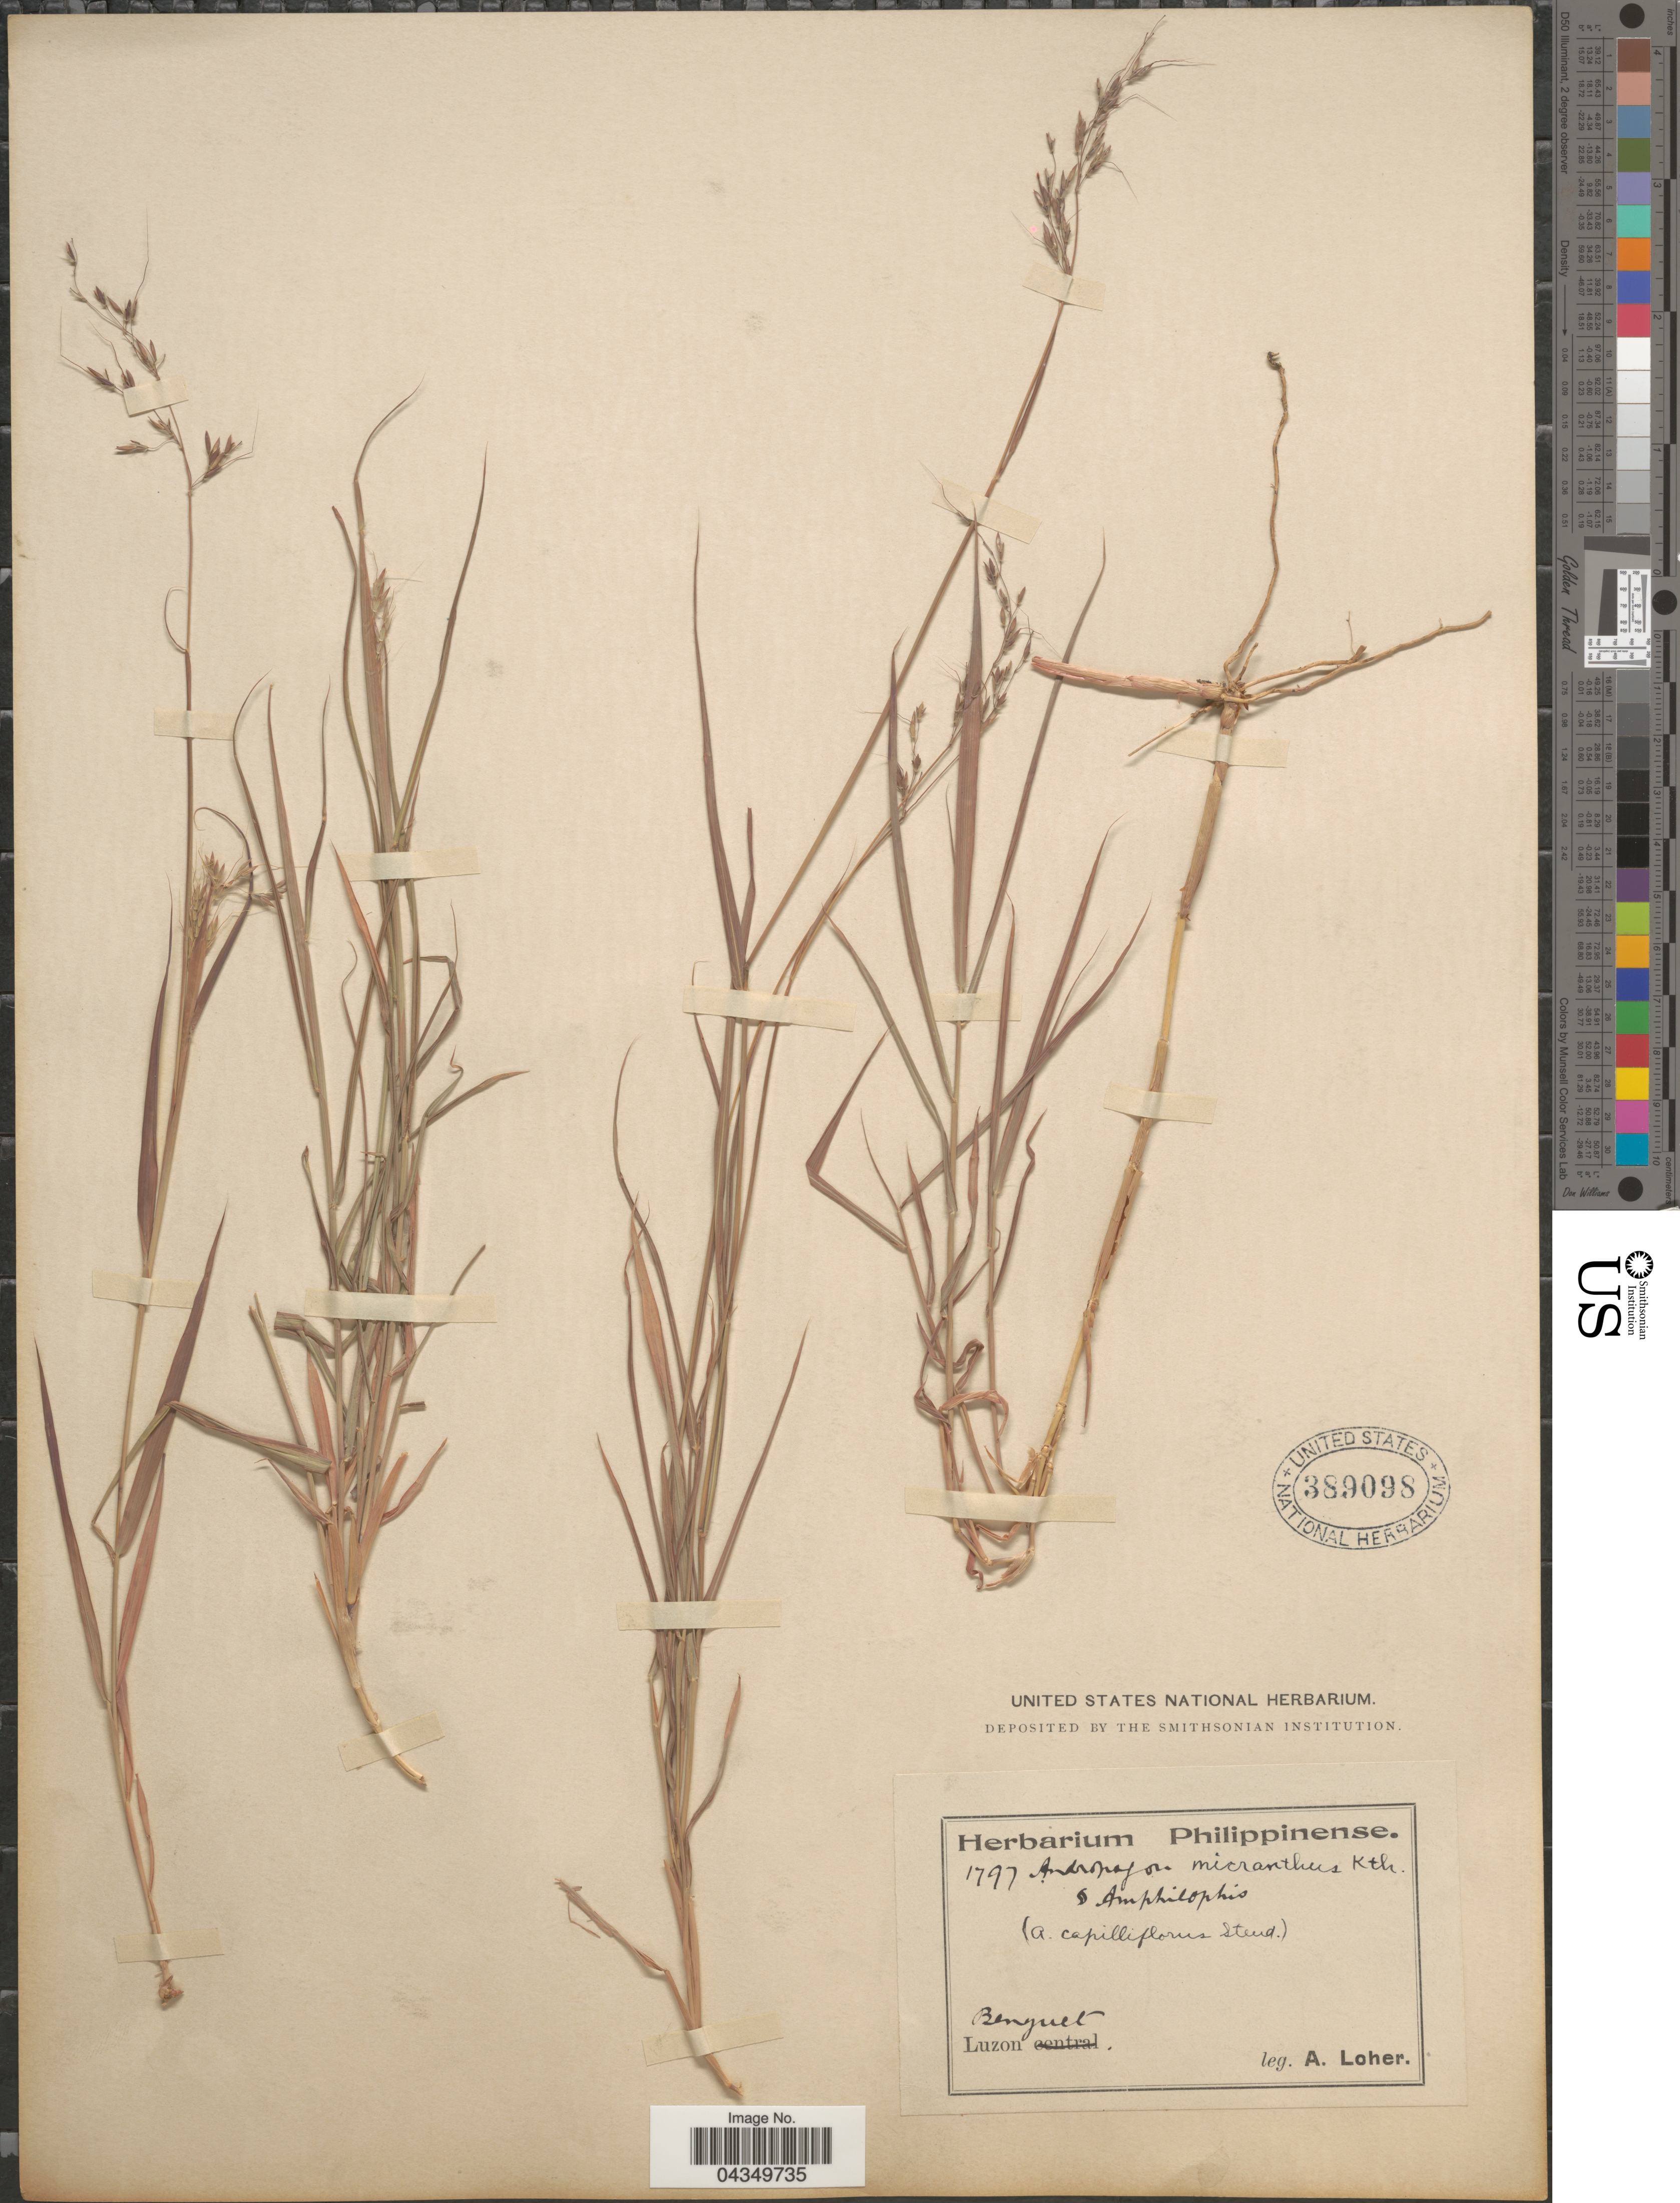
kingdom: Plantae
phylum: Tracheophyta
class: Liliopsida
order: Poales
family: Poaceae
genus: Capillipedium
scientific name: Capillipedium parviflorum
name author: (R. Br.) Stapf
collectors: A. Loher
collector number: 1797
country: Philippines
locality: Benguet. Luzon.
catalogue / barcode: US 389098